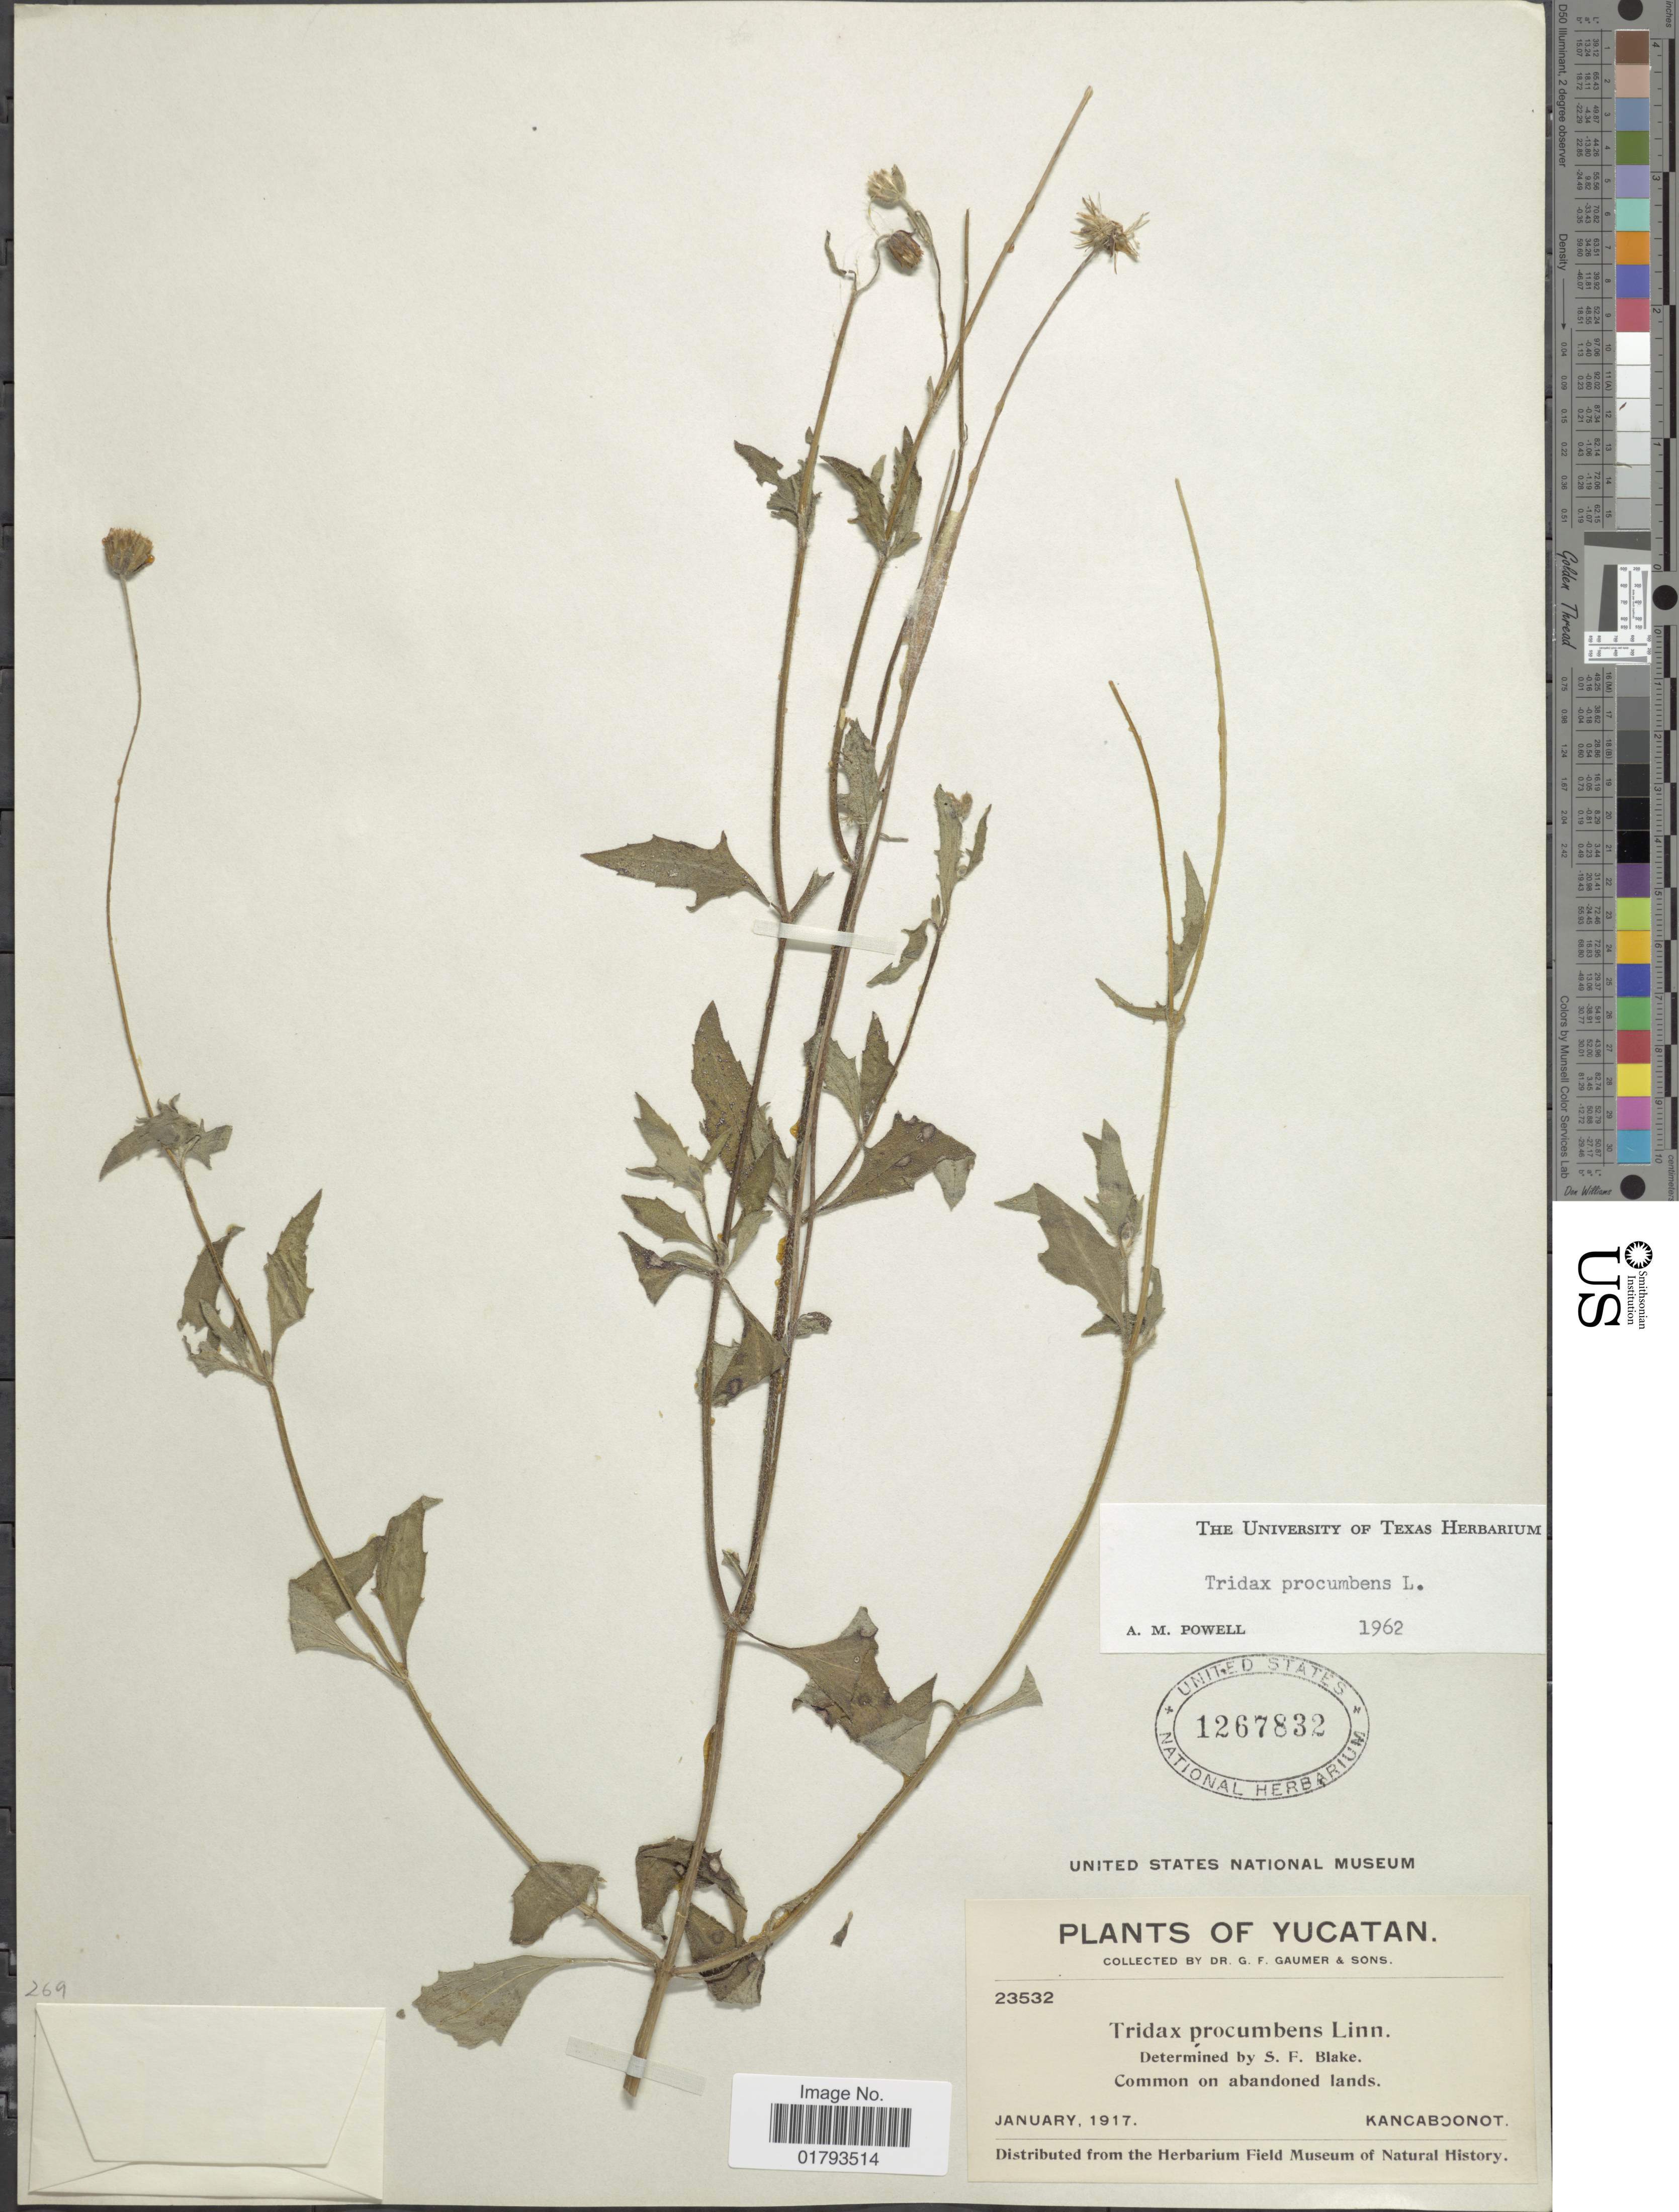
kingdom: Plantae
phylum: Tracheophyta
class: Magnoliopsida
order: Asterales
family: Asteraceae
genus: Tridax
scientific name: Tridax procumbens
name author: L.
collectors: G. F. Gaumer & et al.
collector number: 23532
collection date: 1917-01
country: Mexico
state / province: Yucatán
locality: Yucatan, Kancaboonot.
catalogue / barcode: US 1267832